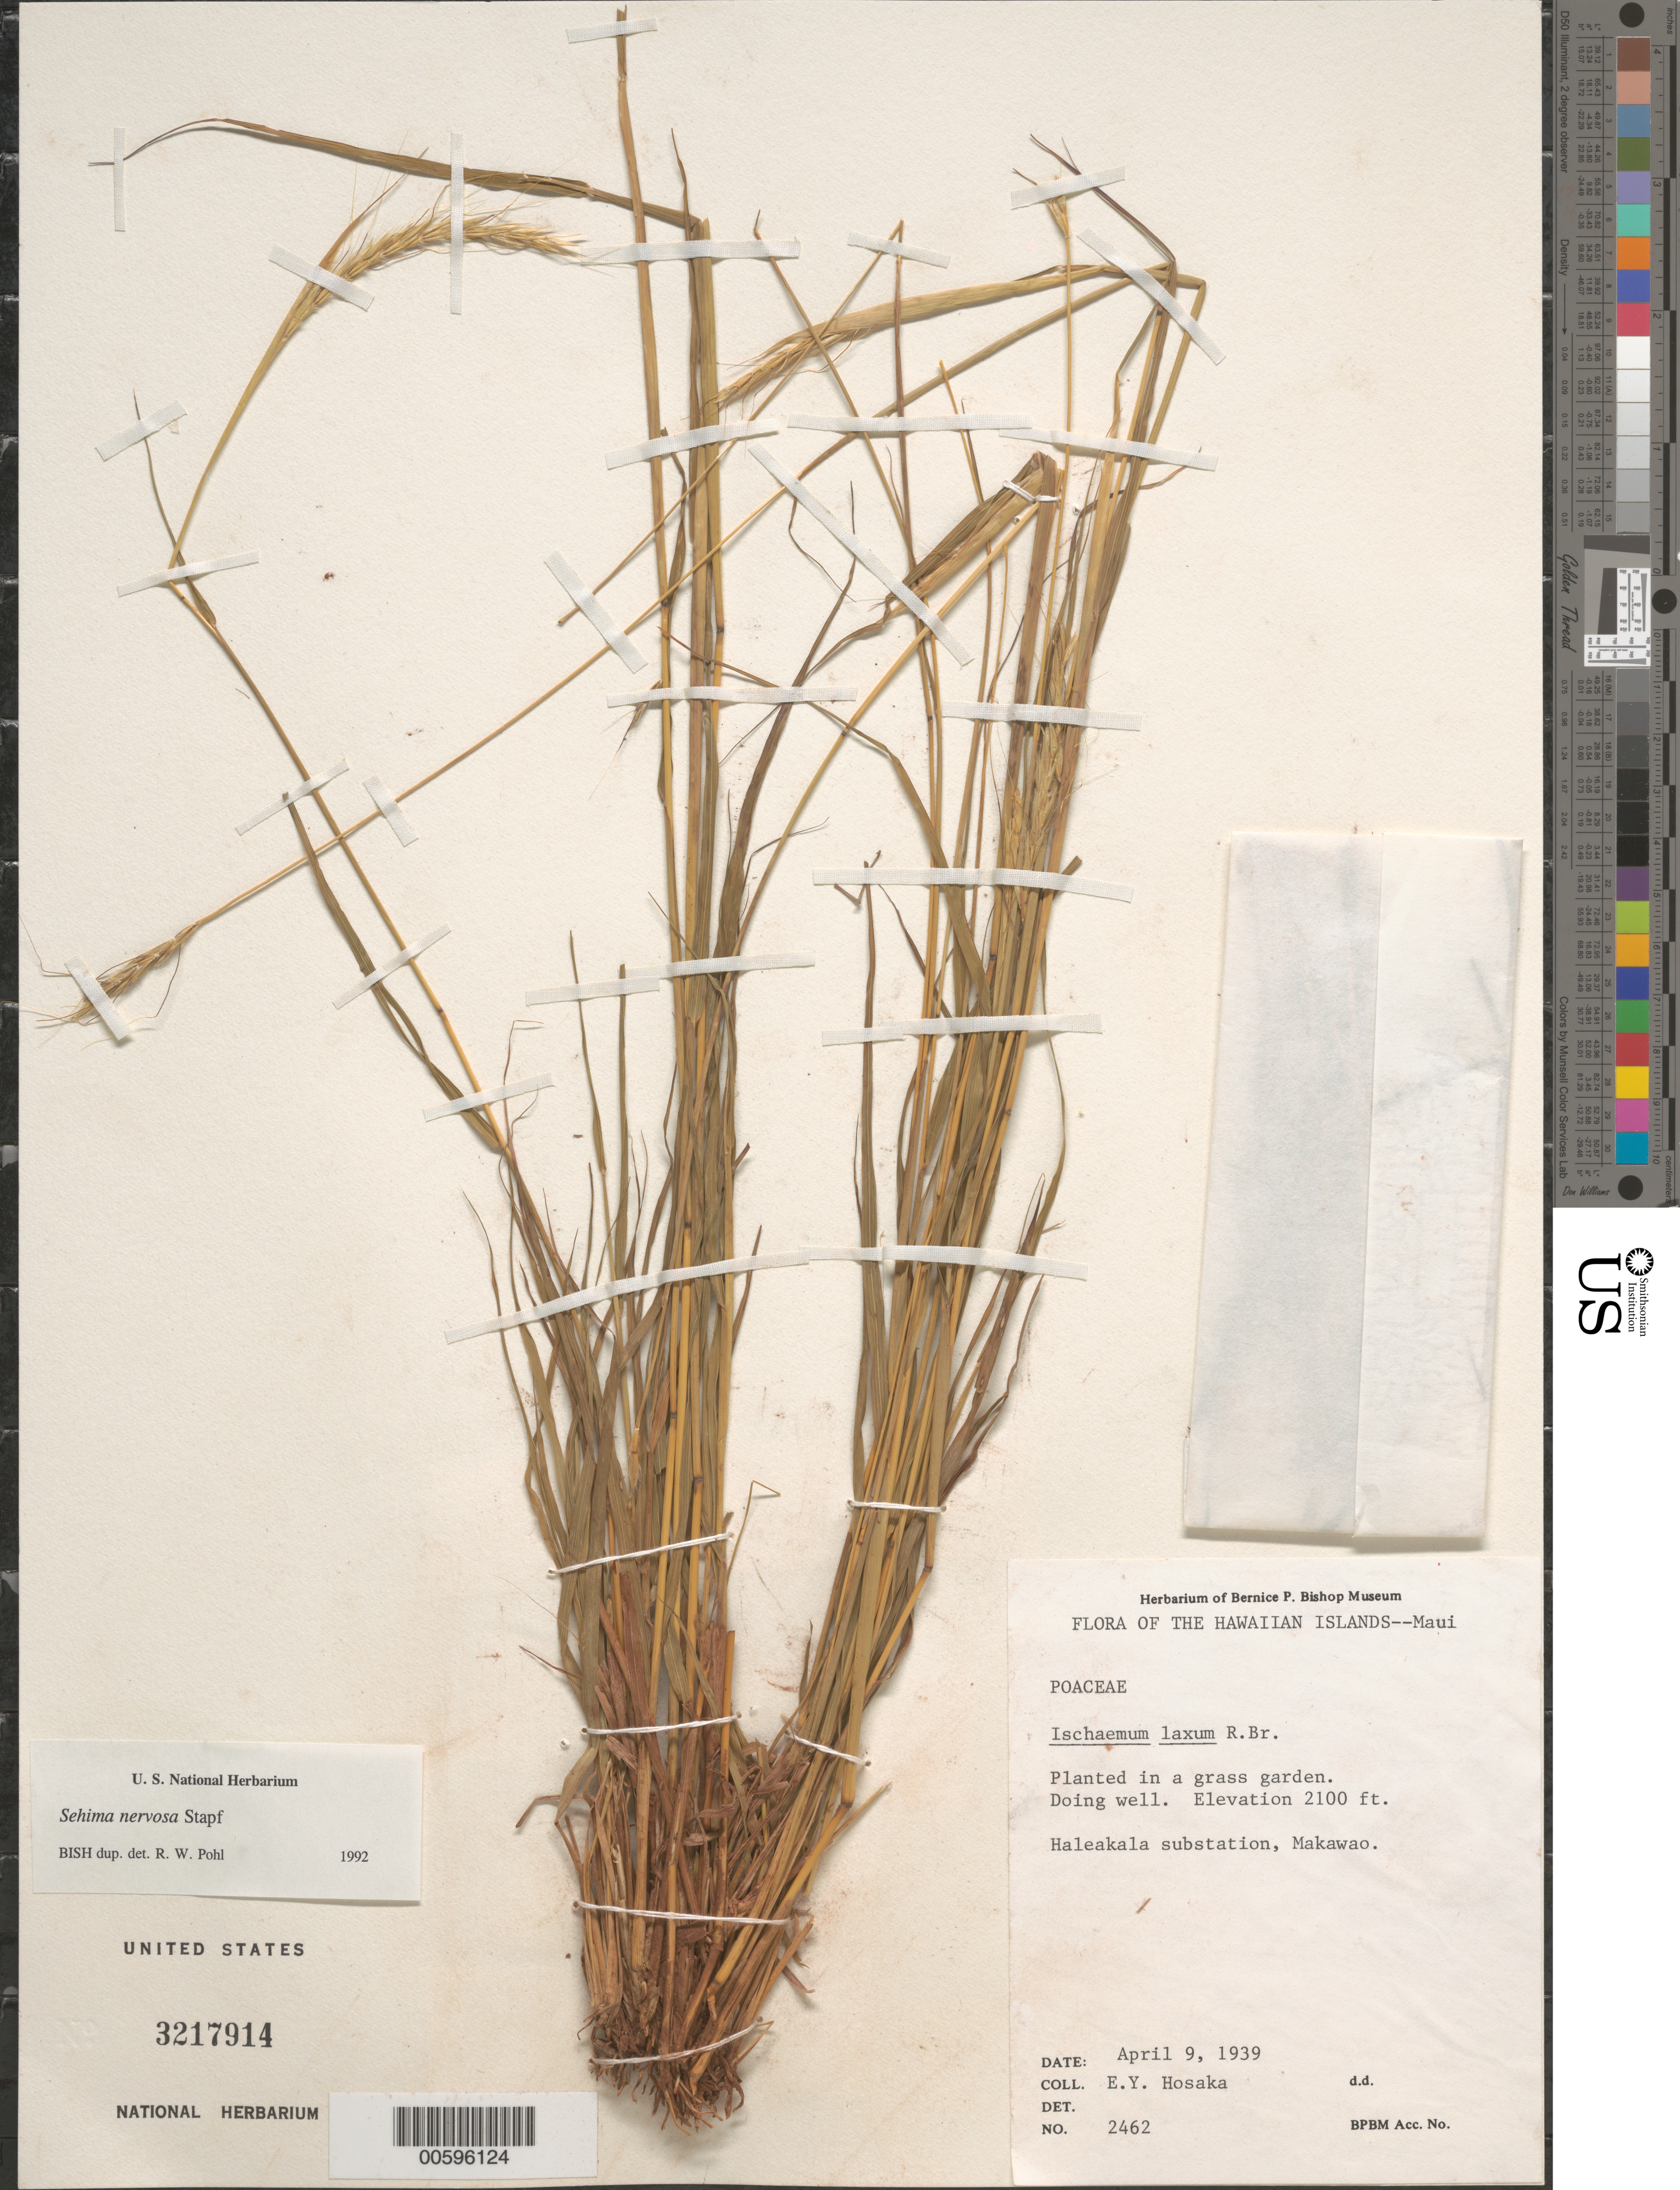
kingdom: Plantae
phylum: Tracheophyta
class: Liliopsida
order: Poales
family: Poaceae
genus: Sehima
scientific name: Sehima nervosa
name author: Stapf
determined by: Pohl, R. W.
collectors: E. Y. Hosaka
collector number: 2462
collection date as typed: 9 Apr 1939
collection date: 1939-04-09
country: United States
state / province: Hawaii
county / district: Maui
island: Maui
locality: Haleakala substation, Makawao.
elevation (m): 640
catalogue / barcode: US 3217914